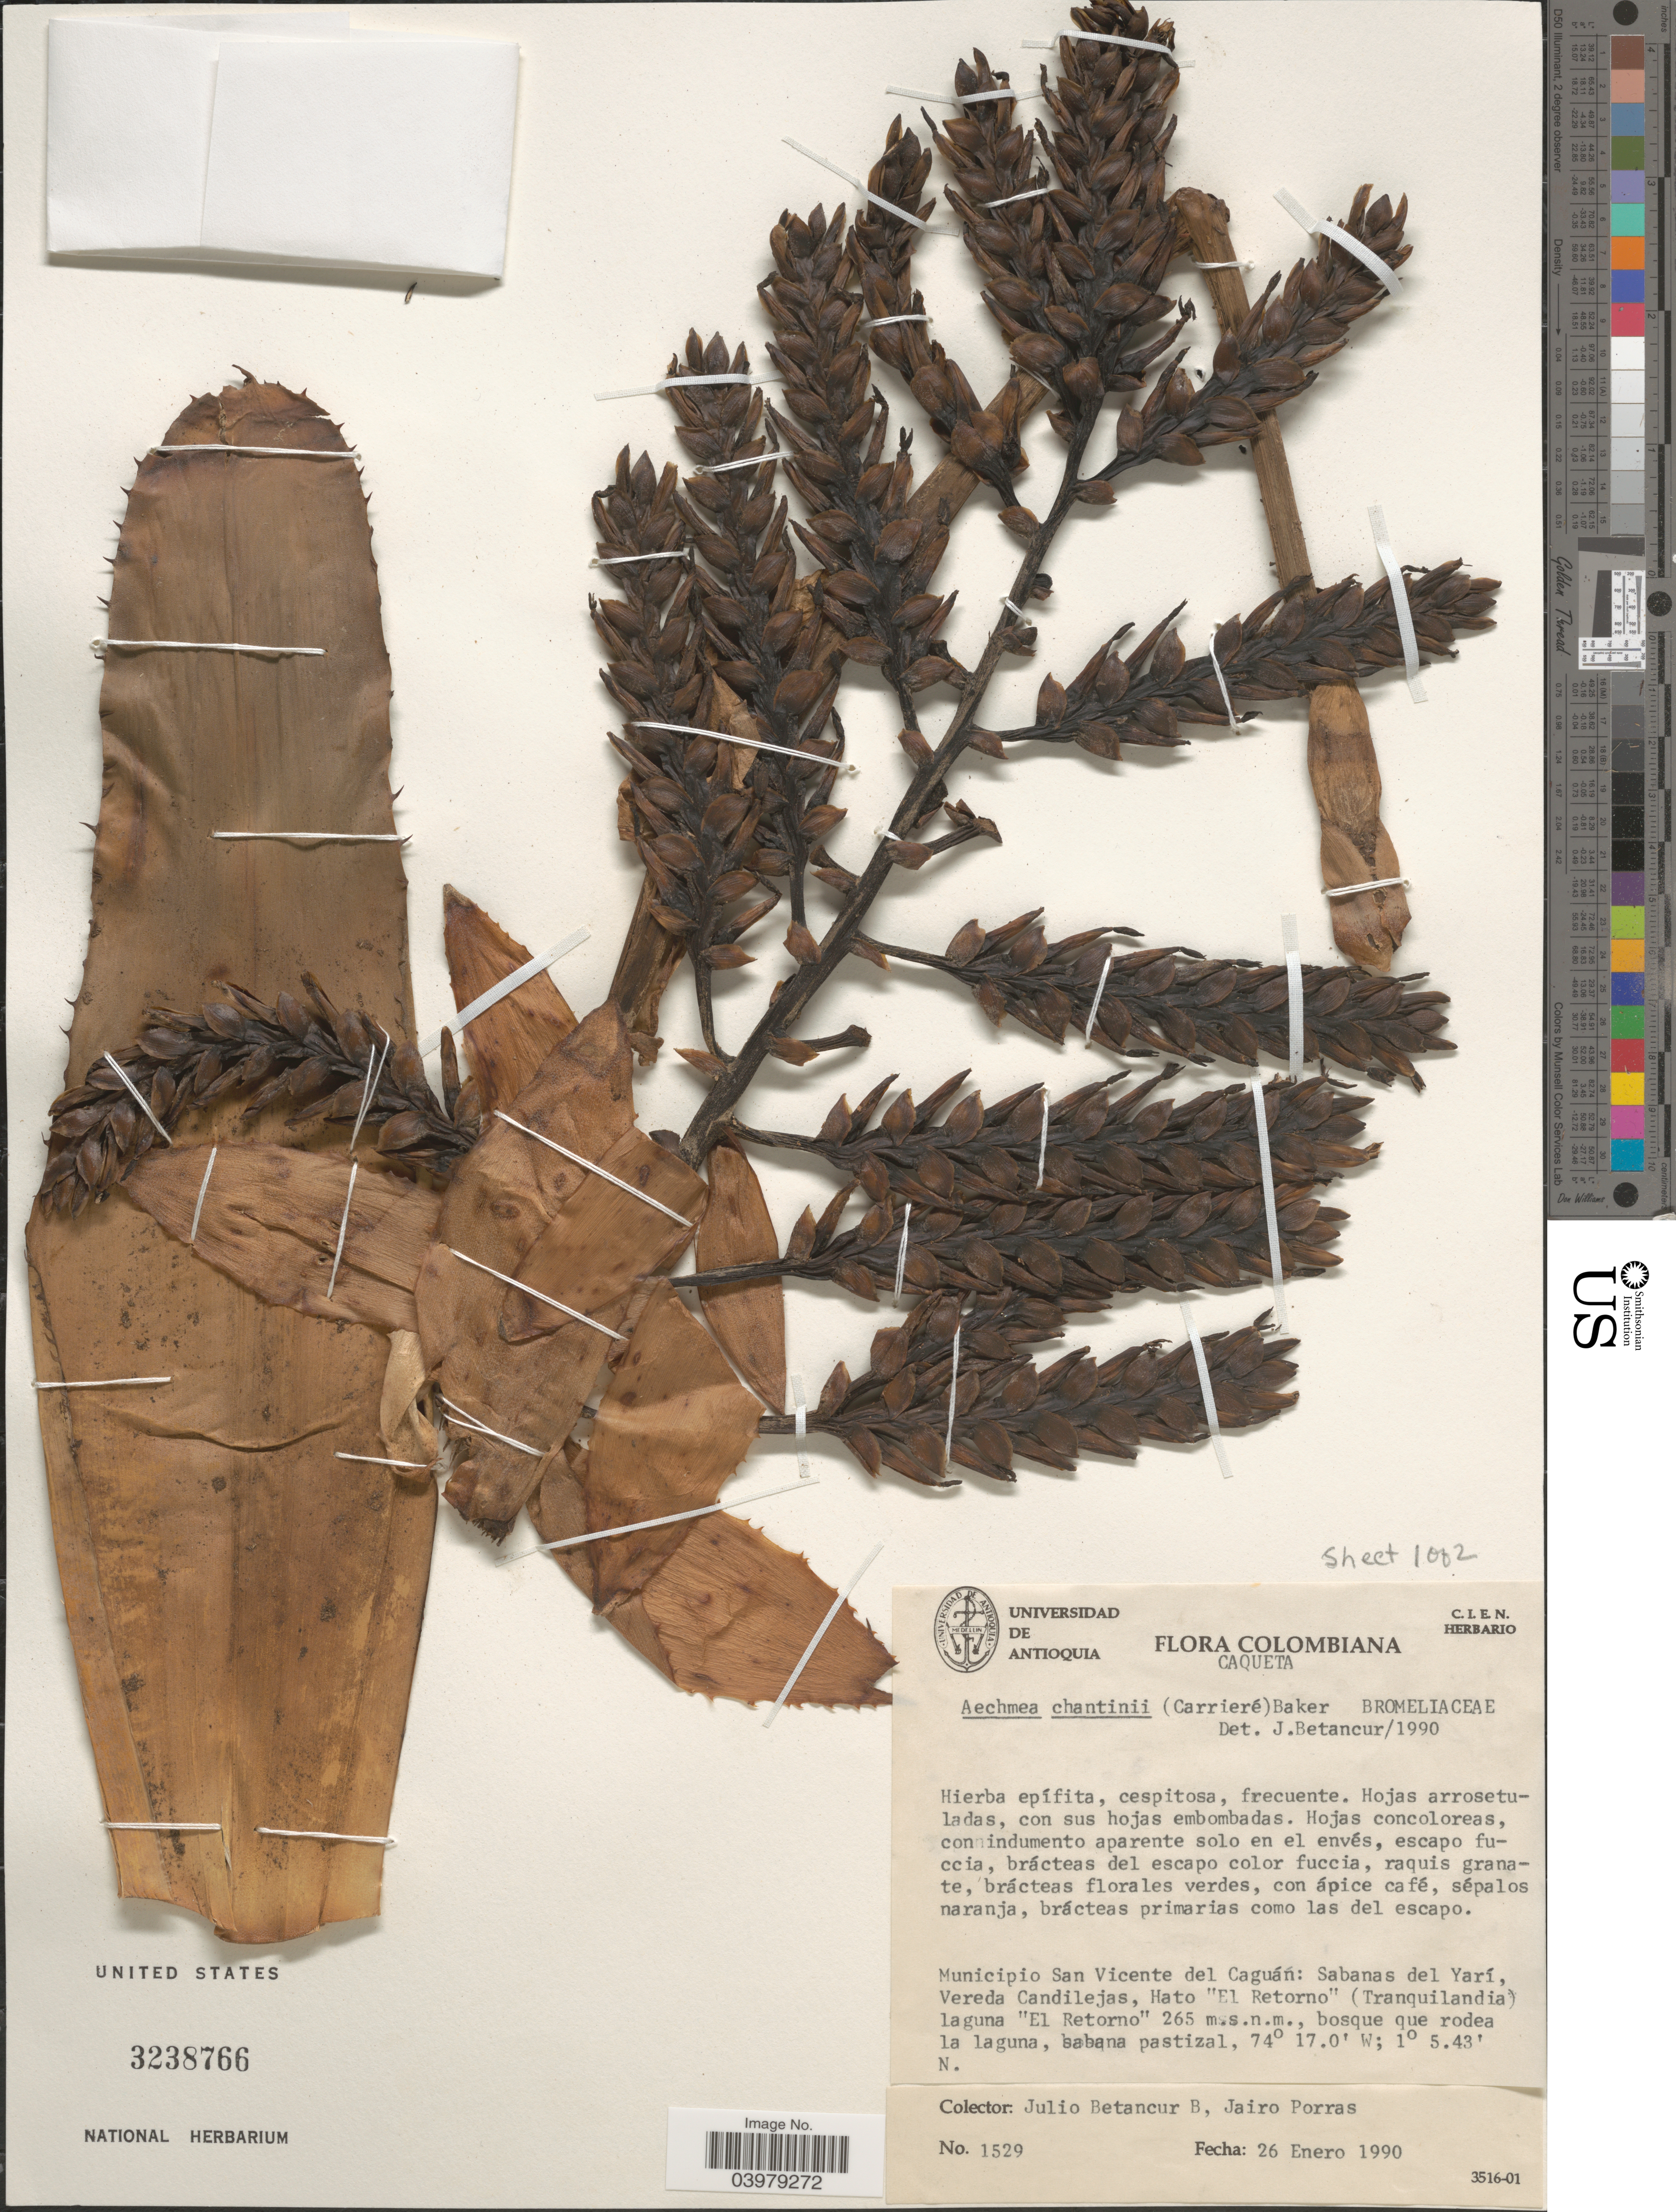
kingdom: Plantae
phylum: Tracheophyta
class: Liliopsida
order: Poales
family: Bromeliaceae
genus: Aechmea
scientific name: Aechmea chantinii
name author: (Carrière) Baker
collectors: J. Betancur-B. & J. Porras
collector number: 1529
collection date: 1990-01-26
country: Colombia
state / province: Caquetá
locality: Municipio San Vicente del Caguán: Sabanas del Yarí, Vereda Candilejas, Hato "El Retorno" (Tranquilandia) laguna "El Retorno".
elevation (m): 265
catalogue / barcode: US 3238766